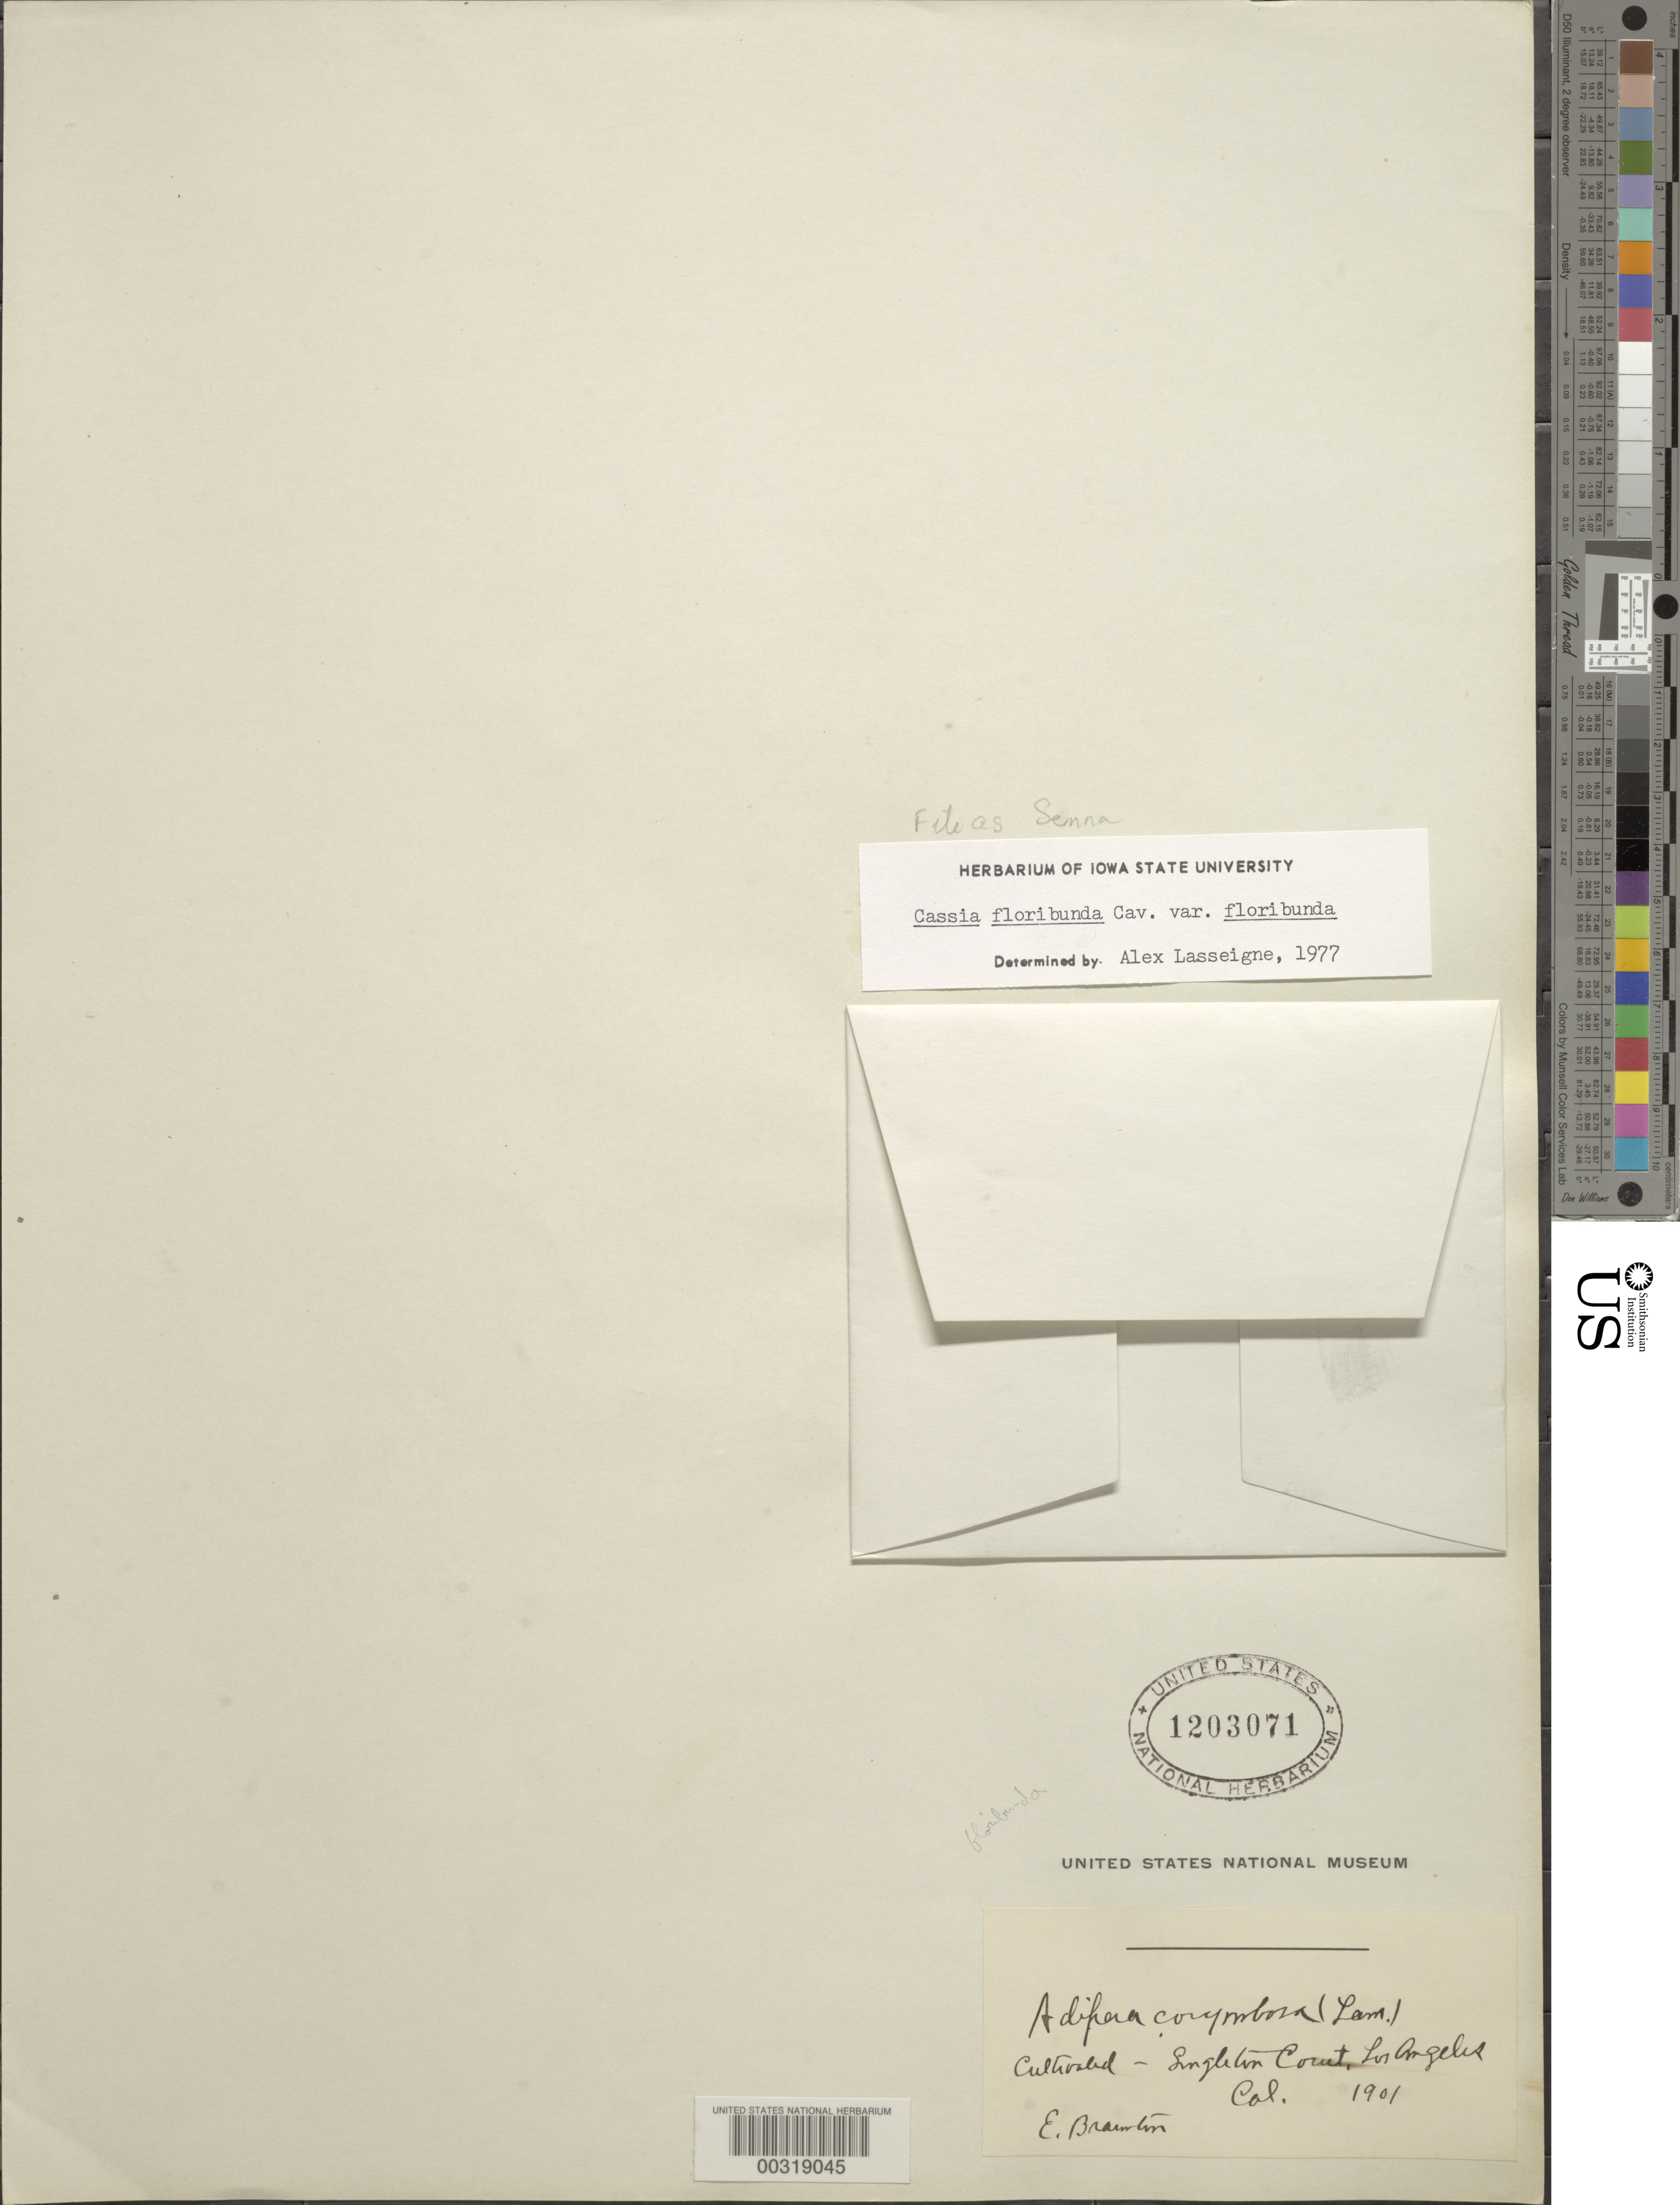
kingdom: Plantae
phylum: Tracheophyta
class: Magnoliopsida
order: Fabales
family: Fabaceae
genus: Senna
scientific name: Senna x floribunda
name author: (Cav.) H.S. Irwin & Barneby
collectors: J. N. Rose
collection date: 1969-09-27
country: United States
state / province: Florida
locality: Coconut Grove, former home of David Fairchild, the Kampong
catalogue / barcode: US 1203071